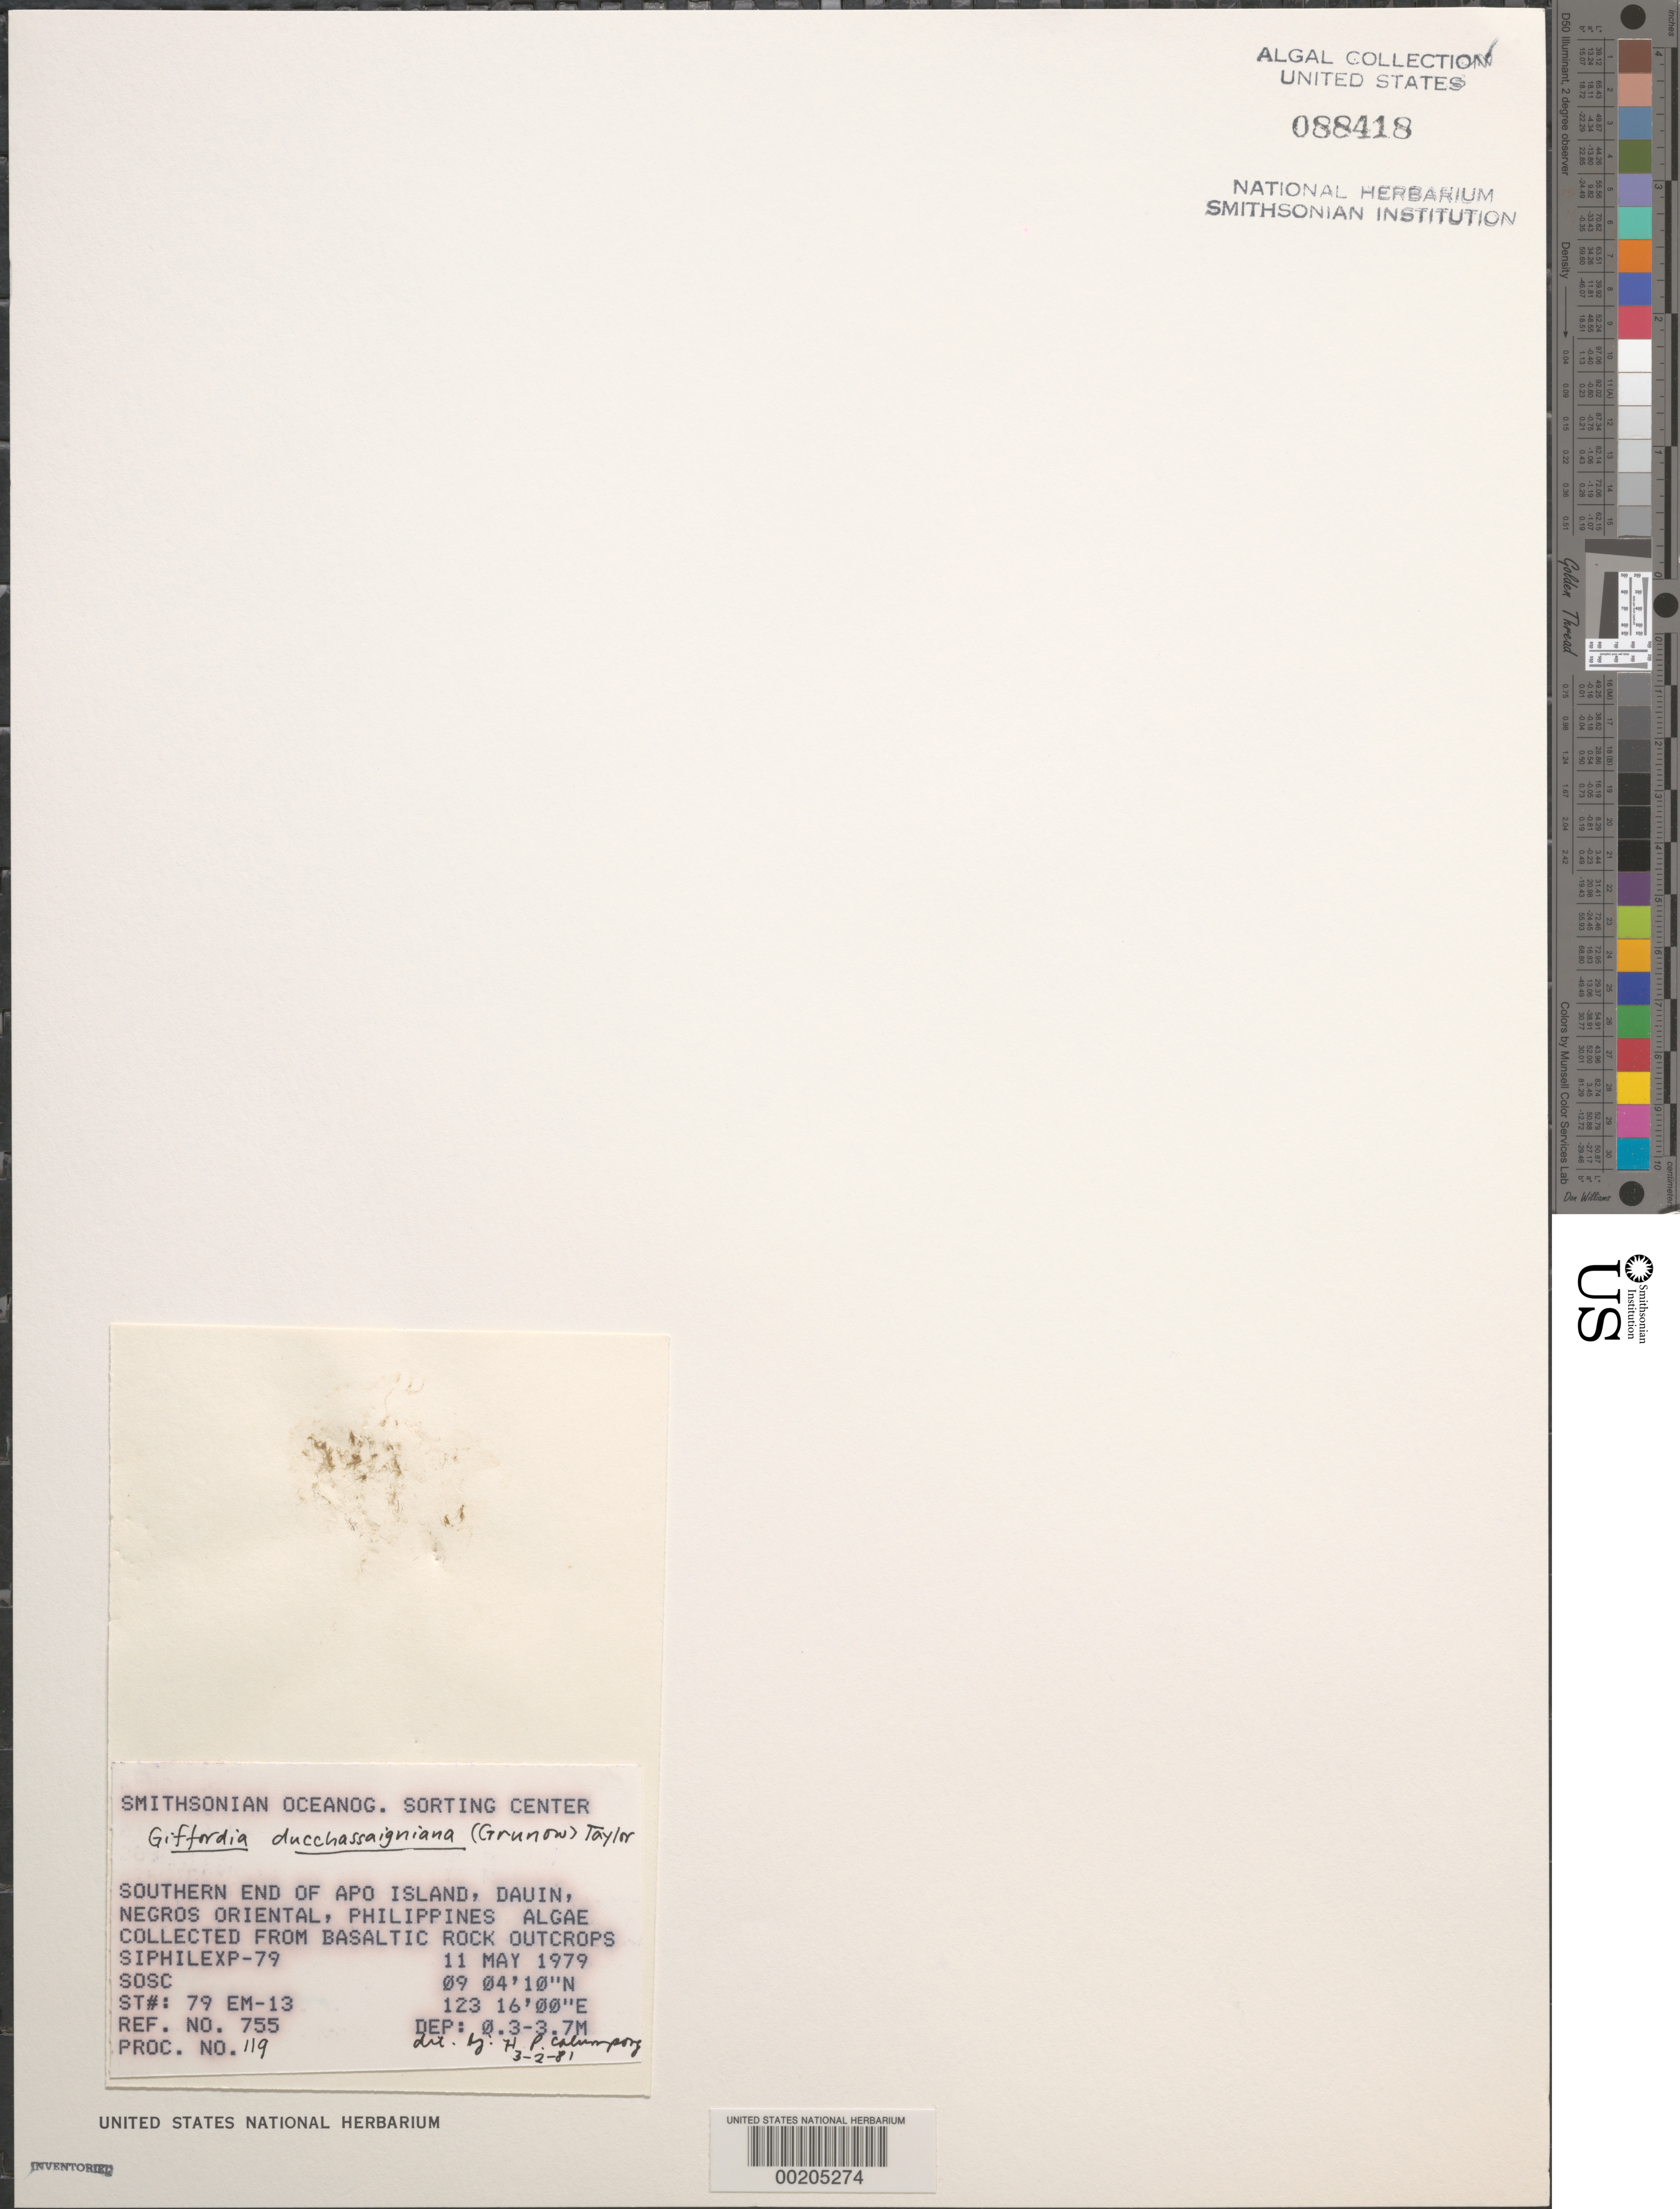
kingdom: Chromista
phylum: Ochrophyta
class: Phaeophyceae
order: Ectocarpales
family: Acinetosporaceae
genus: Giffordia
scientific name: Giffordia duchassaingiana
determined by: Calumpong, H. P.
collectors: SOSC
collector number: Station 79 Em-13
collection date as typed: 11 May 1979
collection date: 1979-05-11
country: Philippines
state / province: Central Visayas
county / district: Negros Oriental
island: Negros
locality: Apo Island, Dauin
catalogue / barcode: US 88418